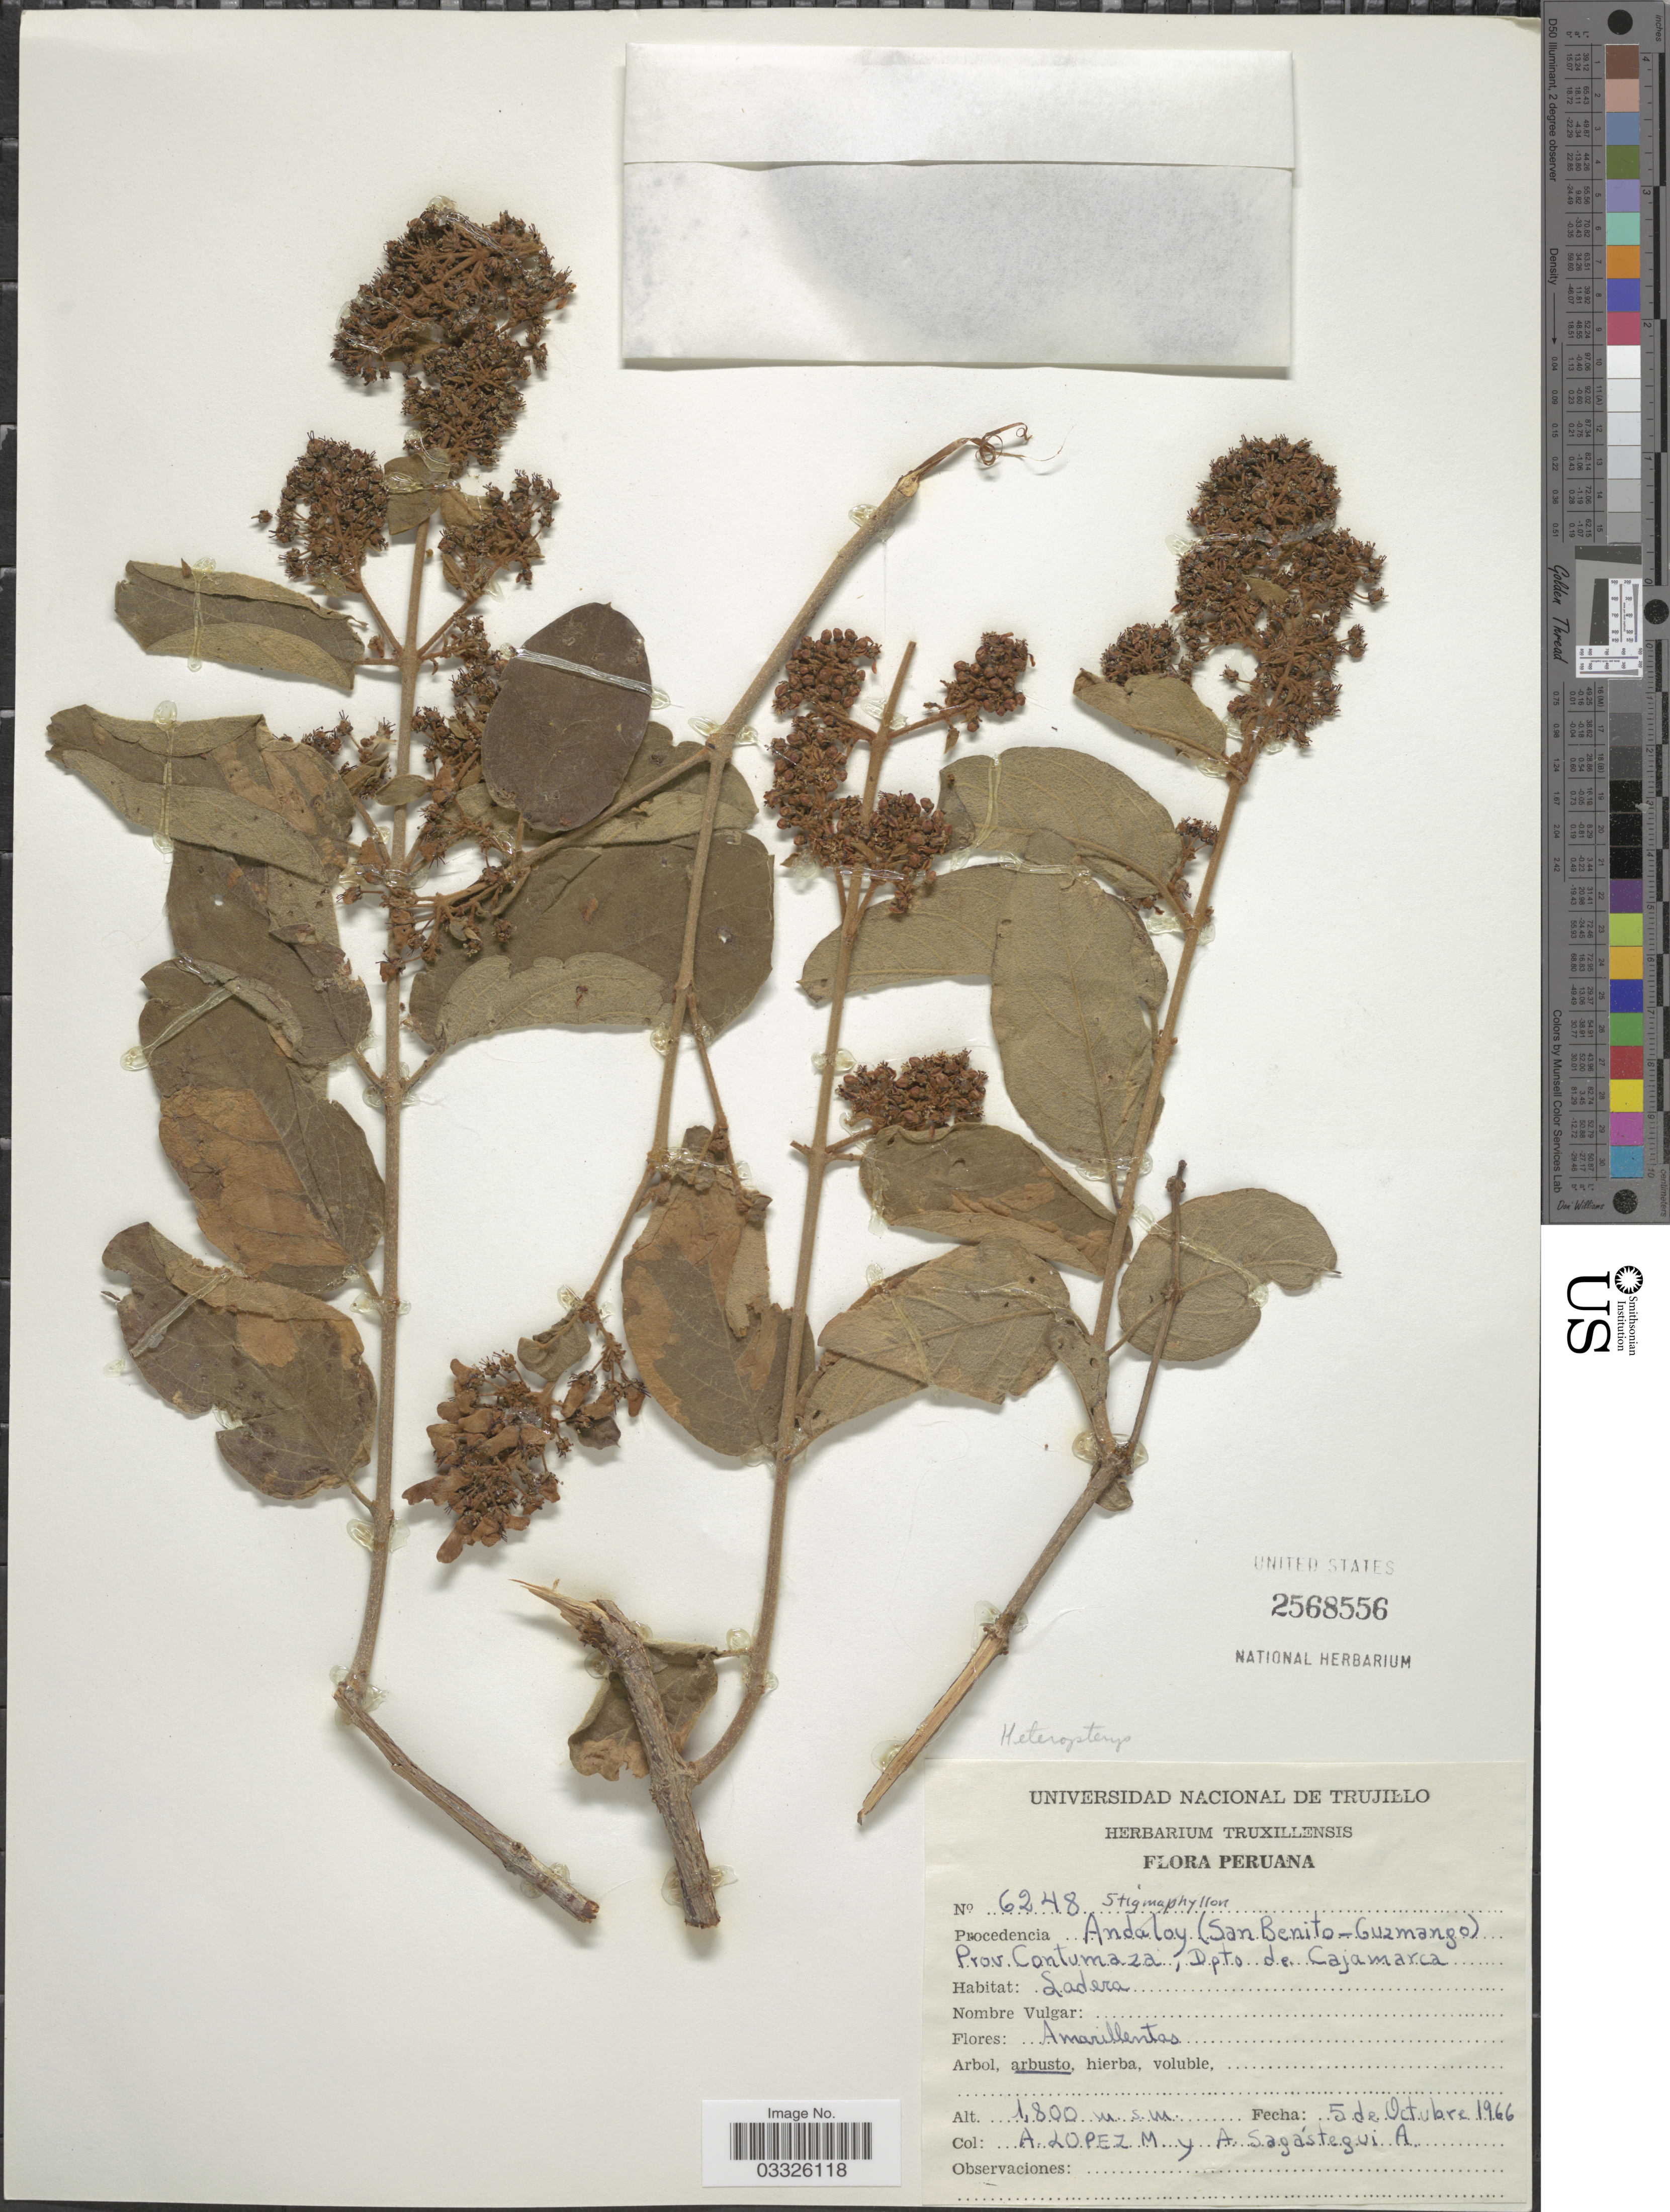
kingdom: Plantae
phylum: Tracheophyta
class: Magnoliopsida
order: Malpighiales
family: Malpighiaceae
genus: Heteropterys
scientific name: Heteropterys sp.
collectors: A. López M. & A. Sagástegui A.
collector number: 6248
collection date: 1966-10-05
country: Peru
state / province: Cajamarca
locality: Procedencia Andaloy (San Benito-Guzmango). Prov. Contumaza, Dpto. de Cajamarca.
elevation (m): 1800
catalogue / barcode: US 2568556